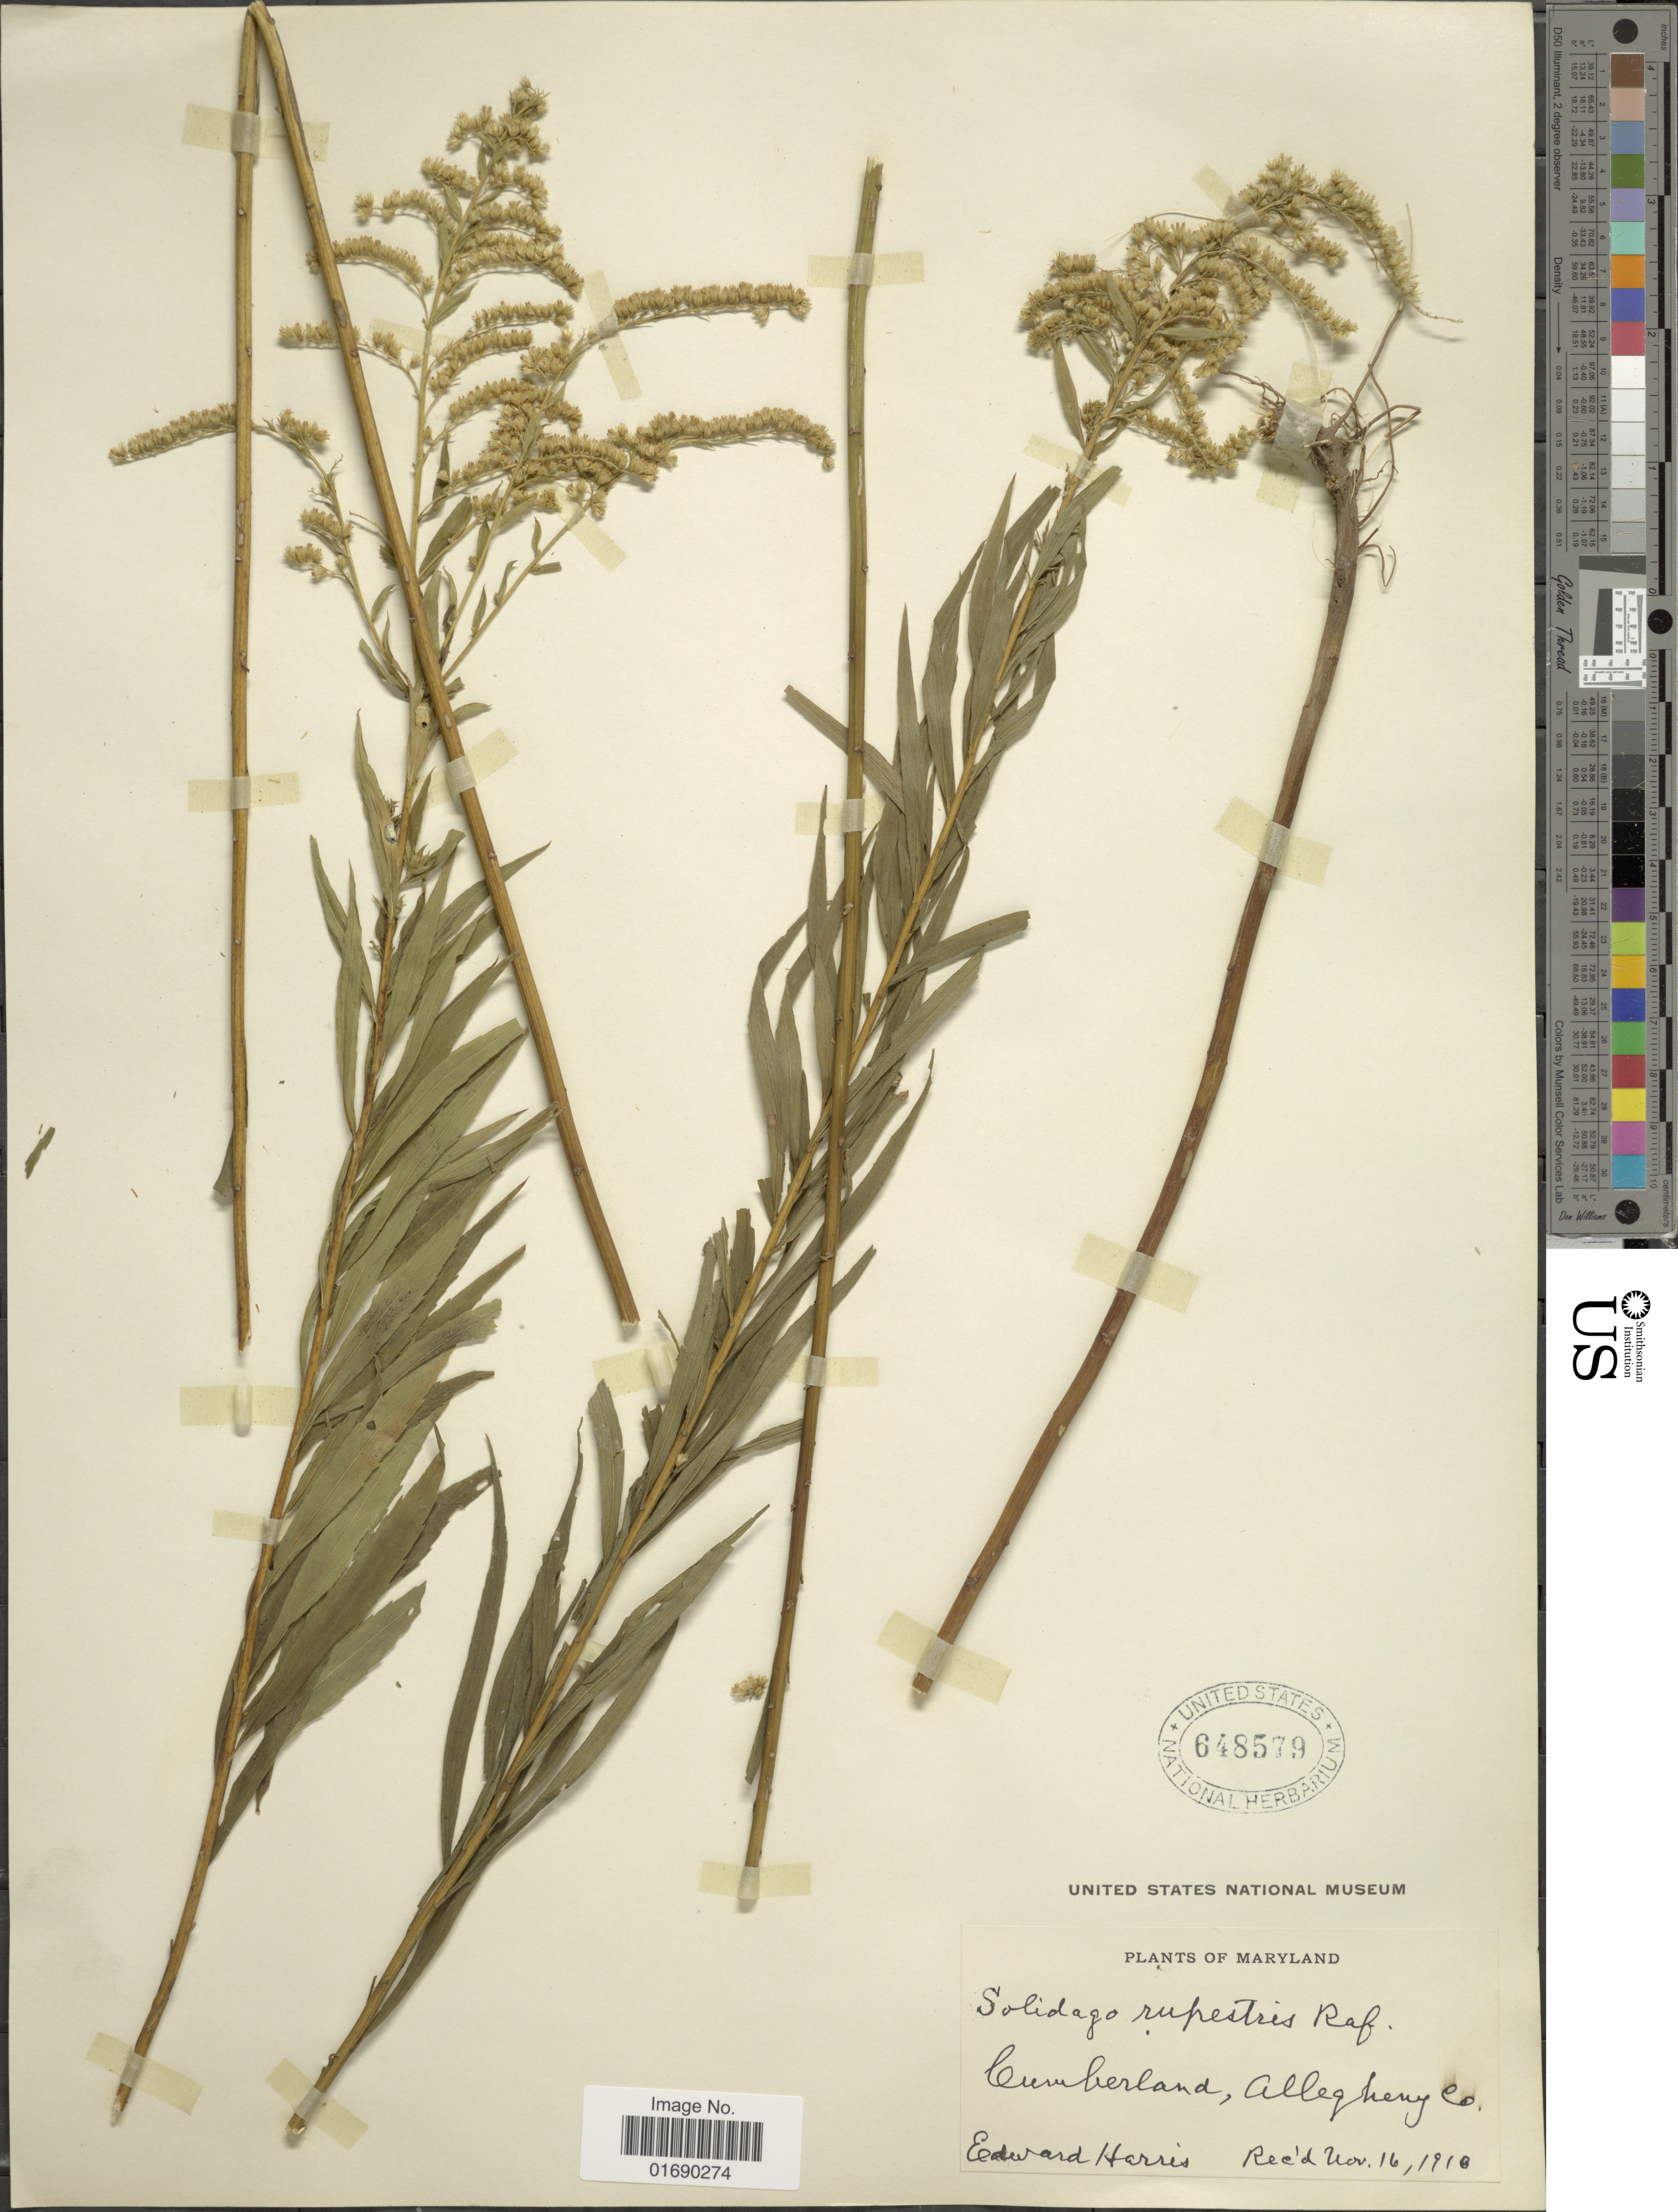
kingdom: Plantae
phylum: Tracheophyta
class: Magnoliopsida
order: Asterales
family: Asteraceae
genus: Solidago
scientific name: Solidago rupestris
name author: Raf.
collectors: E. Harris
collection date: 1910-11-16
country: United States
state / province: Maryland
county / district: Allegany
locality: Cumberland, Allegheny Co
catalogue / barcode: US 648579